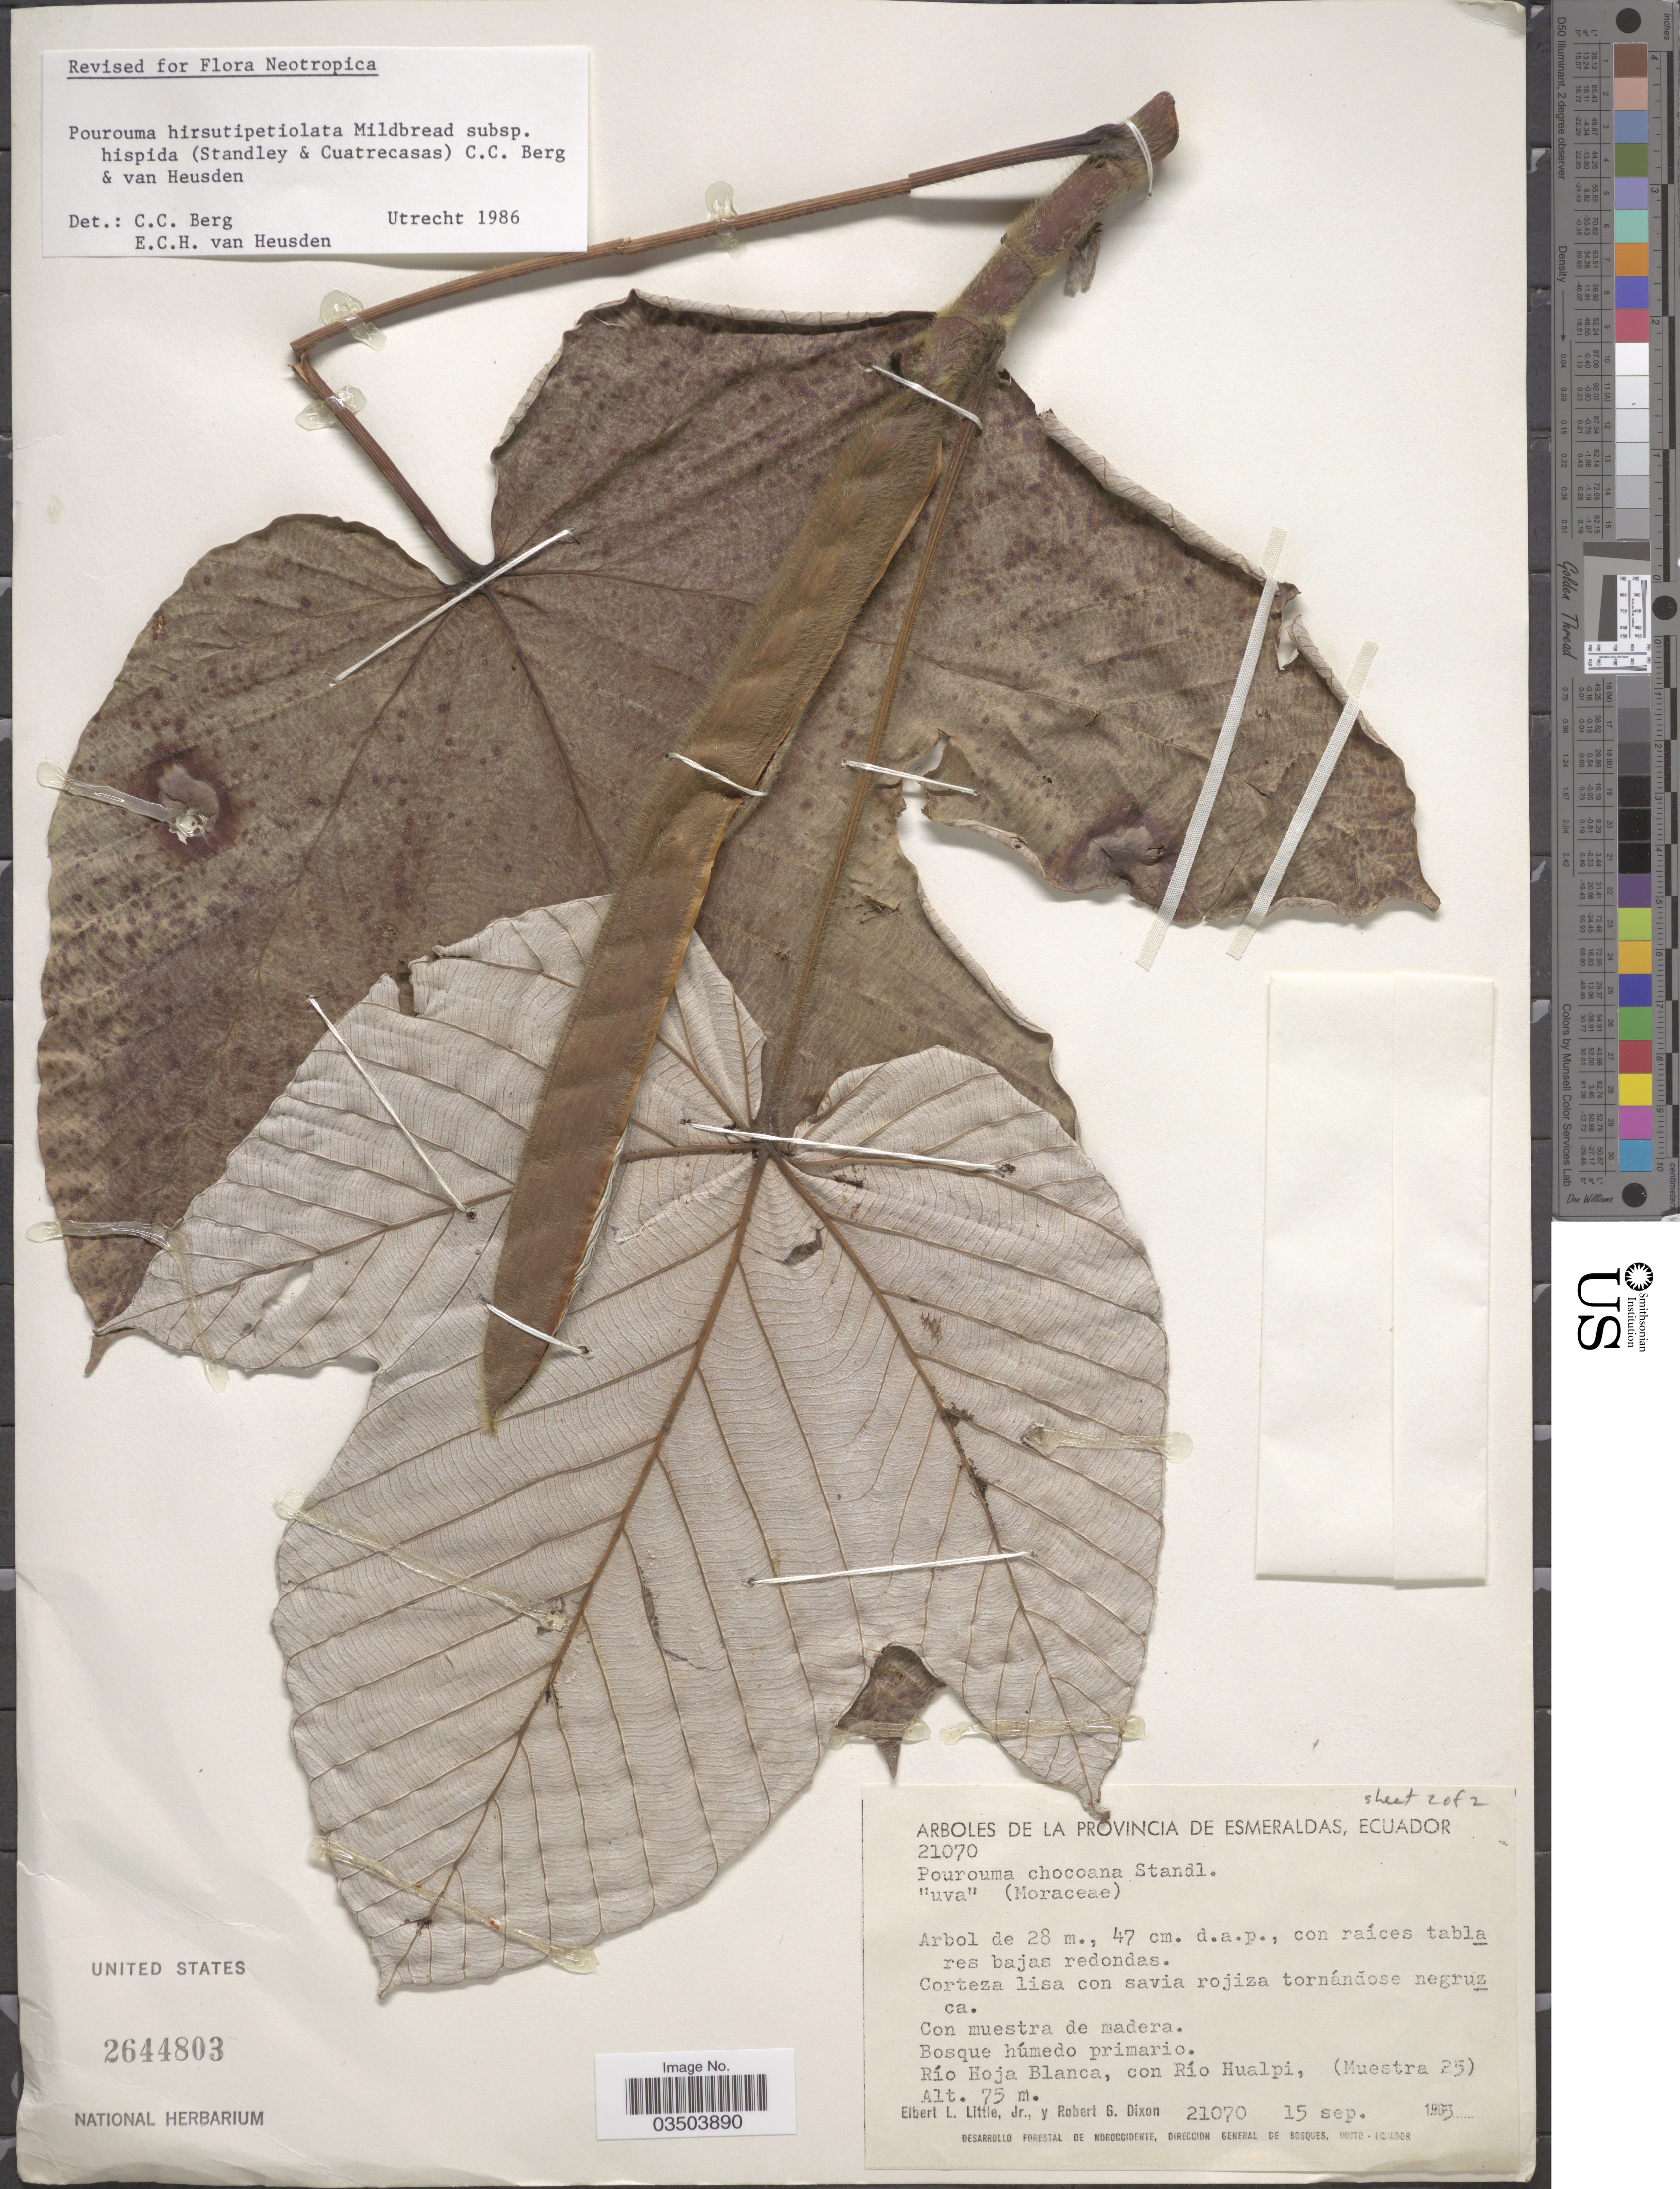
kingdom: Plantae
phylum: Tracheophyta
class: Magnoliopsida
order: Rosales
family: Urticaceae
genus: Pourouma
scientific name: Pourouma hirsutipetiolata subsp. hirsutipetiolata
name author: Mildbr.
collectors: E. L. Little & R. G. Dixon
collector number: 21070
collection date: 1905-09-15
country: Ecuador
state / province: Esmeraldas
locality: Provincia de Esmeraldas. Río Hoja Blanca, con Río Hualpi, (Muestra 25).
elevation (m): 75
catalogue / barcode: US 2644803